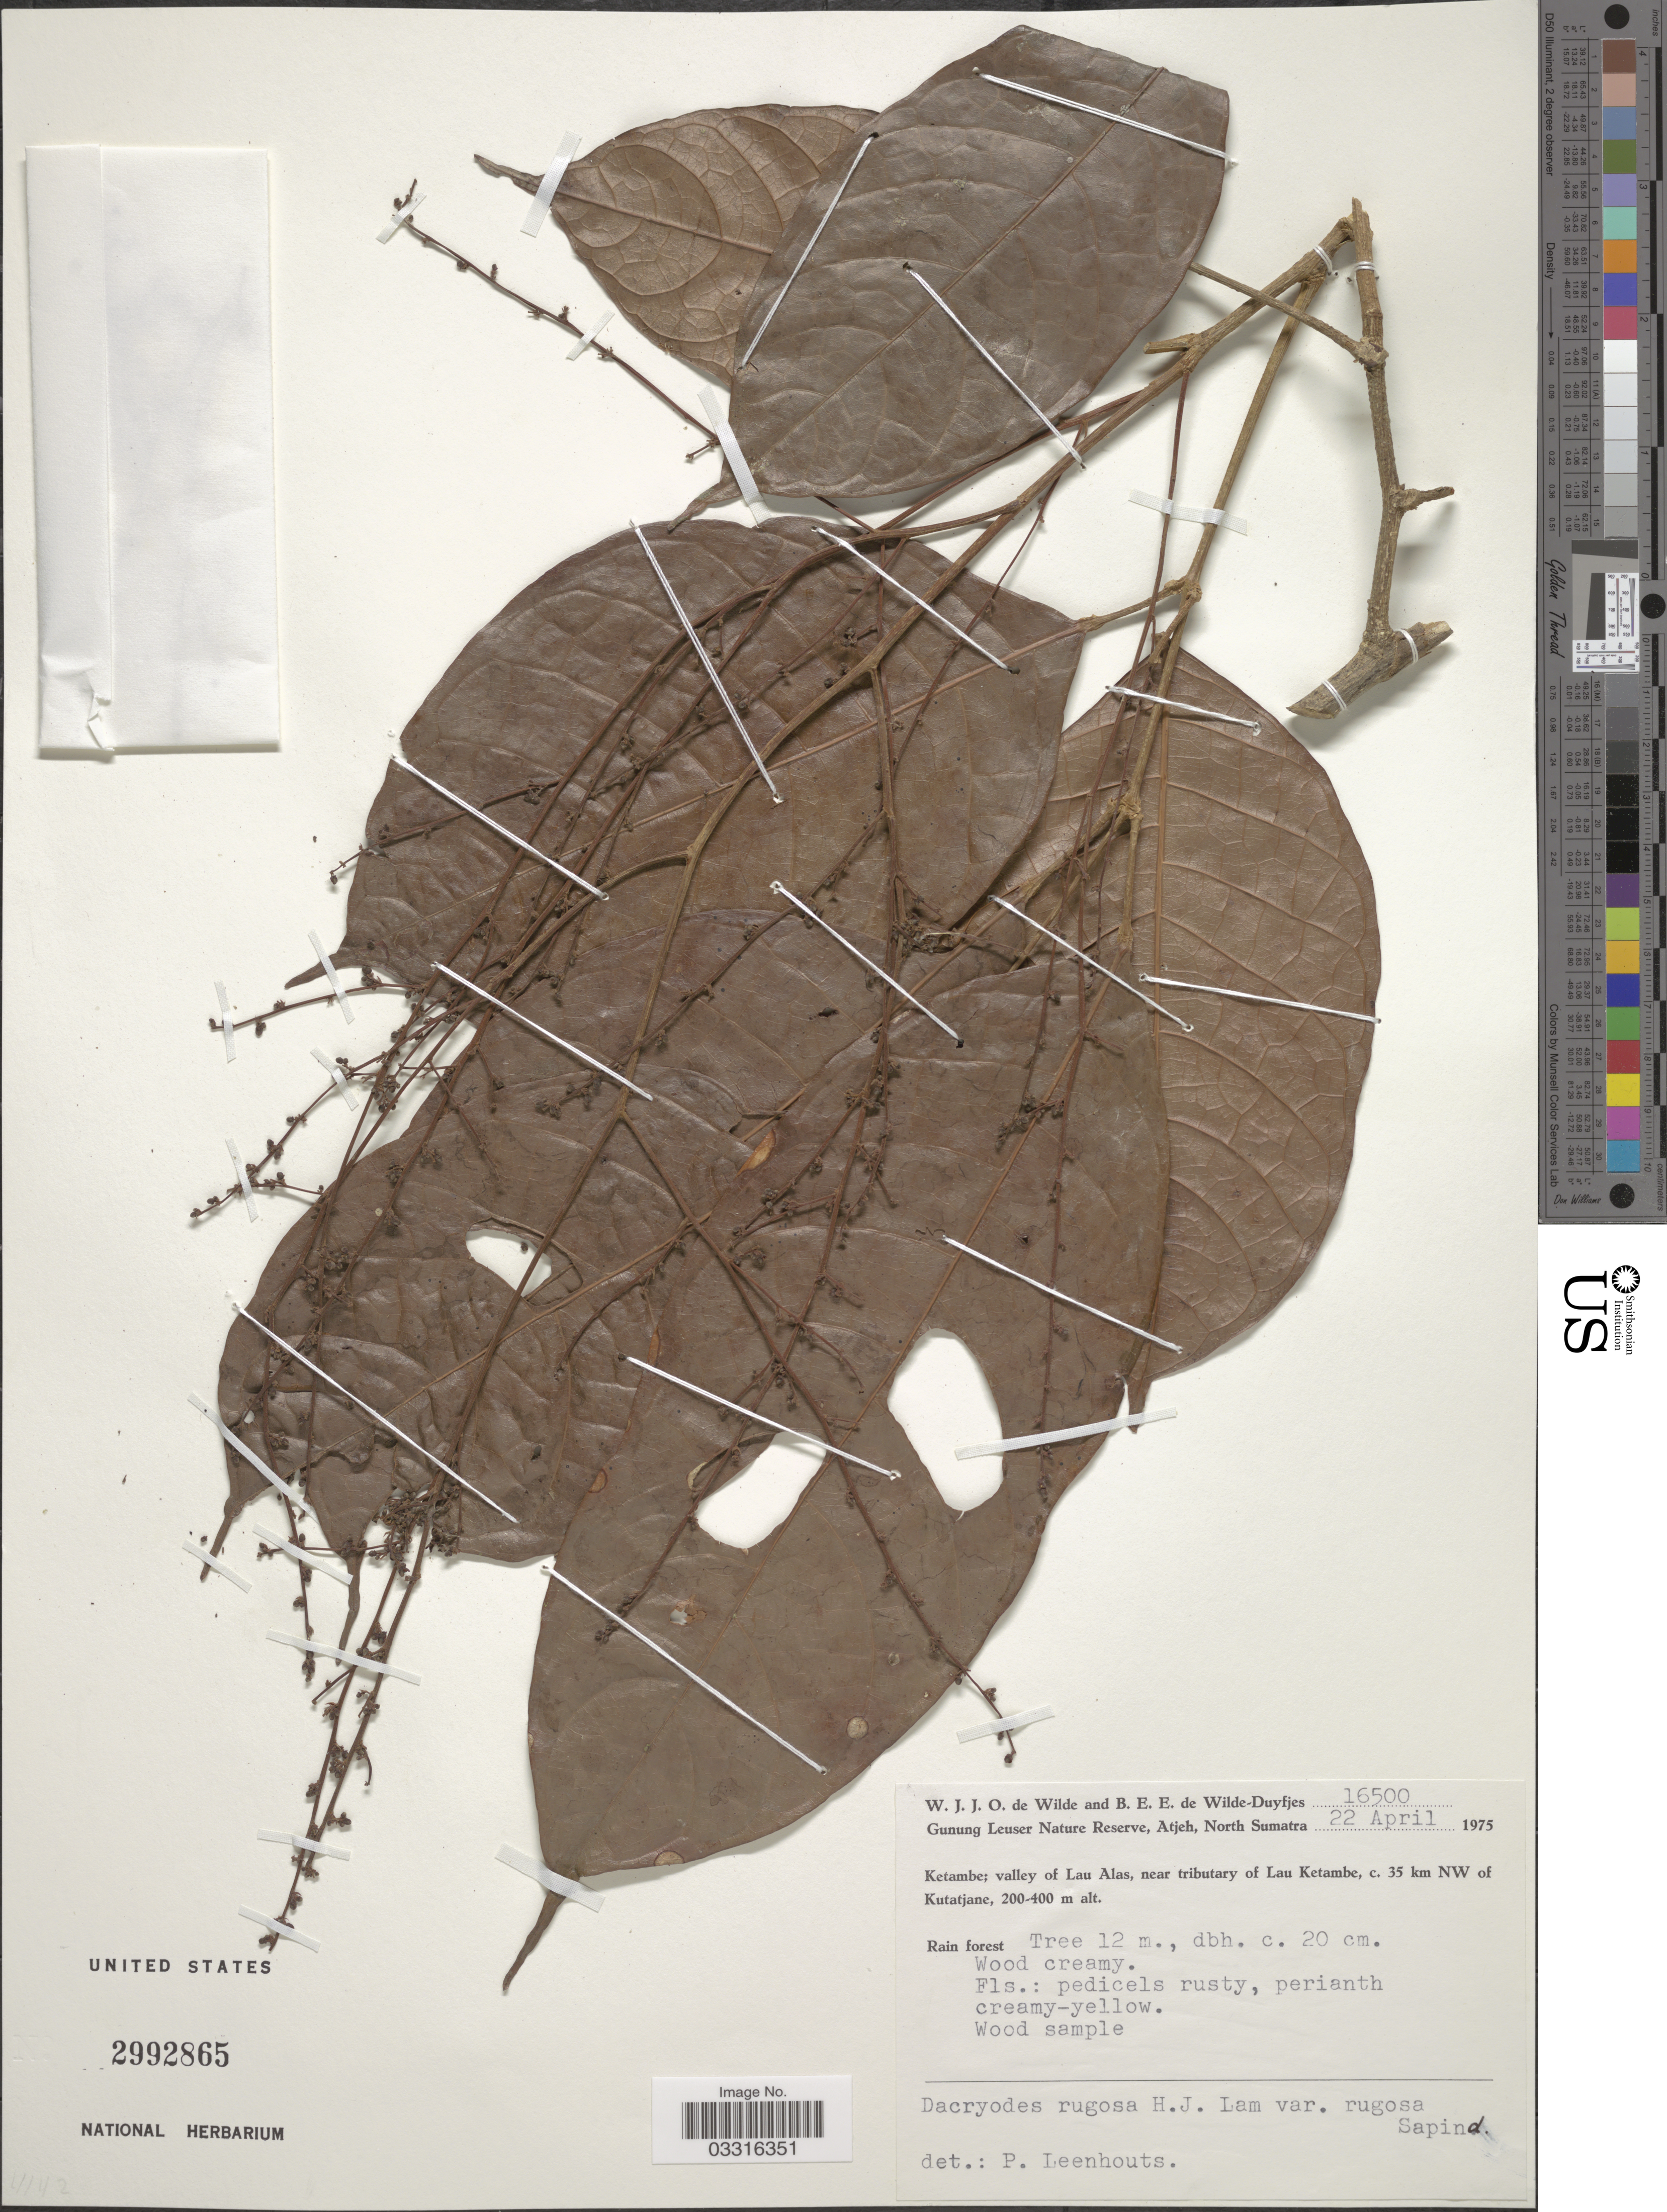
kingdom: Plantae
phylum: Tracheophyta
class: Magnoliopsida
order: Sapindales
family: Burseraceae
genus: Dacryodes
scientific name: Dacryodes rugosa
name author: (Blume) H.J. Lam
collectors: W. J. de Wilde & B. E. de Wilde-Duyfjes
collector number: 16500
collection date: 1975-04-22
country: Indonesia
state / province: Sumatra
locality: Gunung Leuser Nature Reserve, Atjeh, North Sumatra, Ketambe; valley of Lau Alas, near tributary of Lau Ketambe, c. 35 km NW of Kutatjane.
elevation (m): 200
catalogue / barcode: US 2992865